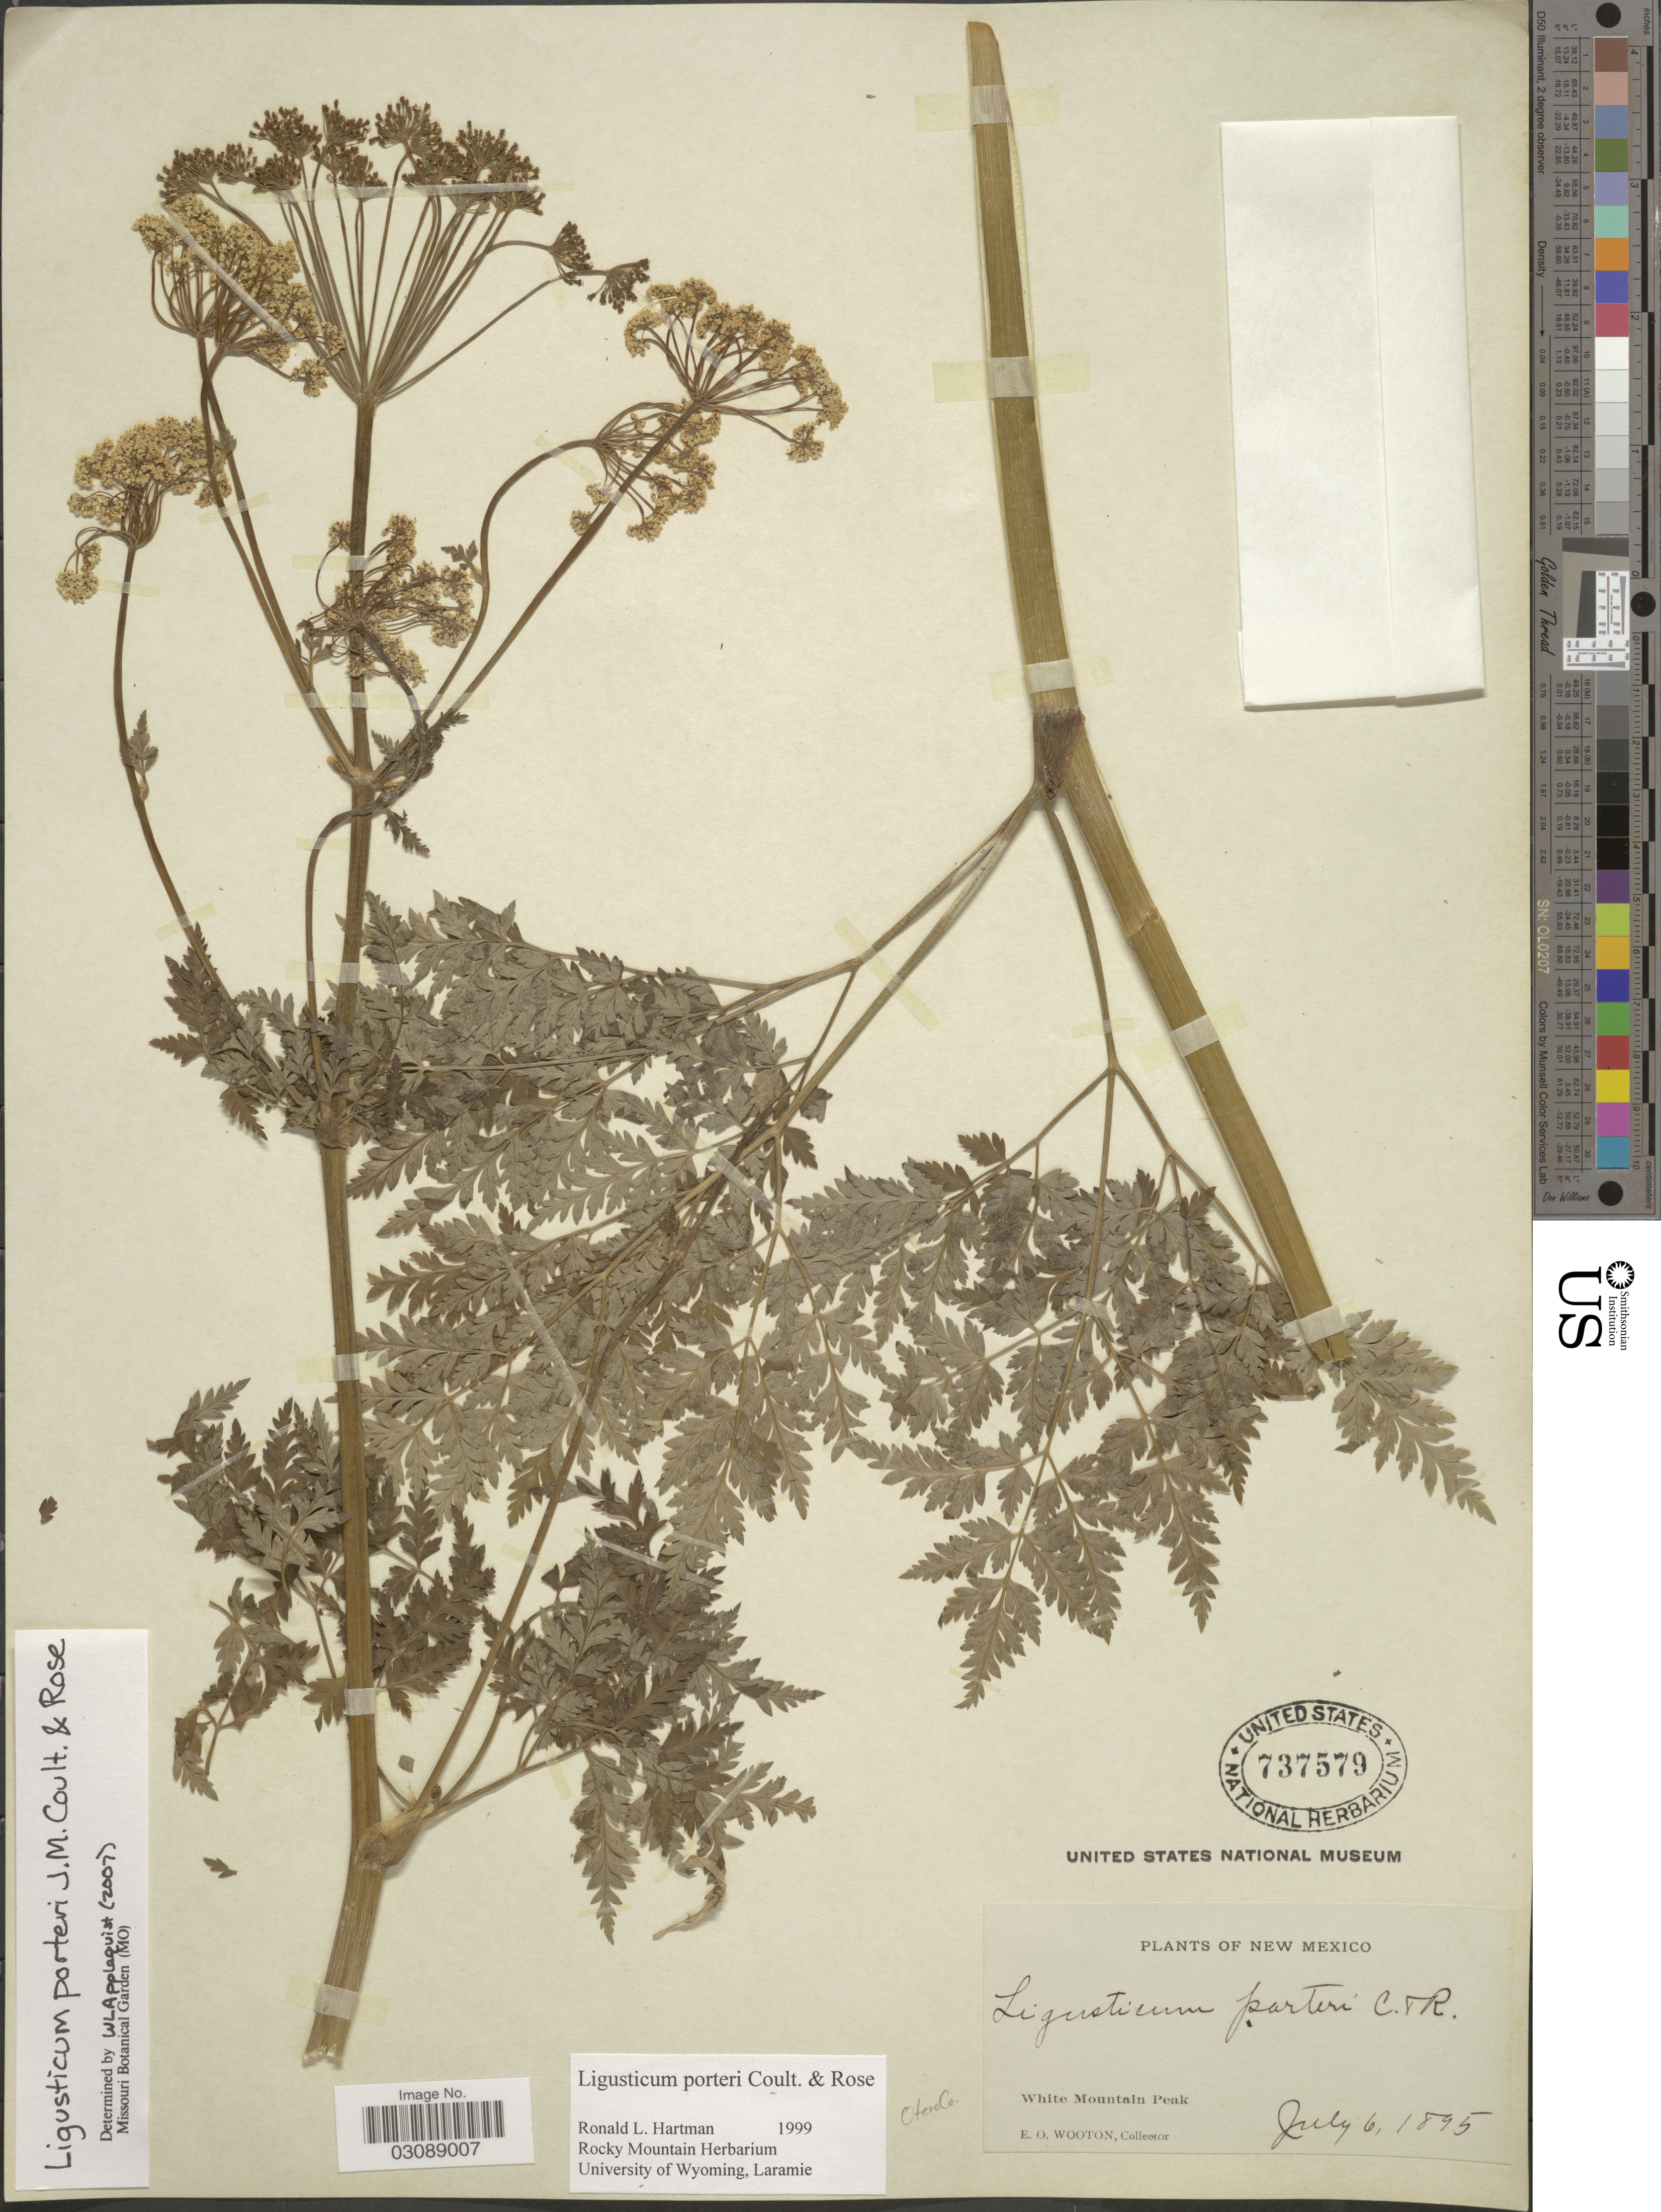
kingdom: Plantae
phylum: Tracheophyta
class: Magnoliopsida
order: Apiales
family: Apiaceae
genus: Ligusticum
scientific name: Ligusticum porteri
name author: J.M. Coult. & Rose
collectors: E. O. Wooton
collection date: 1895-07-06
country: United States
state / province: New Mexico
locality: White Mountain Peak. Otero Co.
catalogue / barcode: US 737579